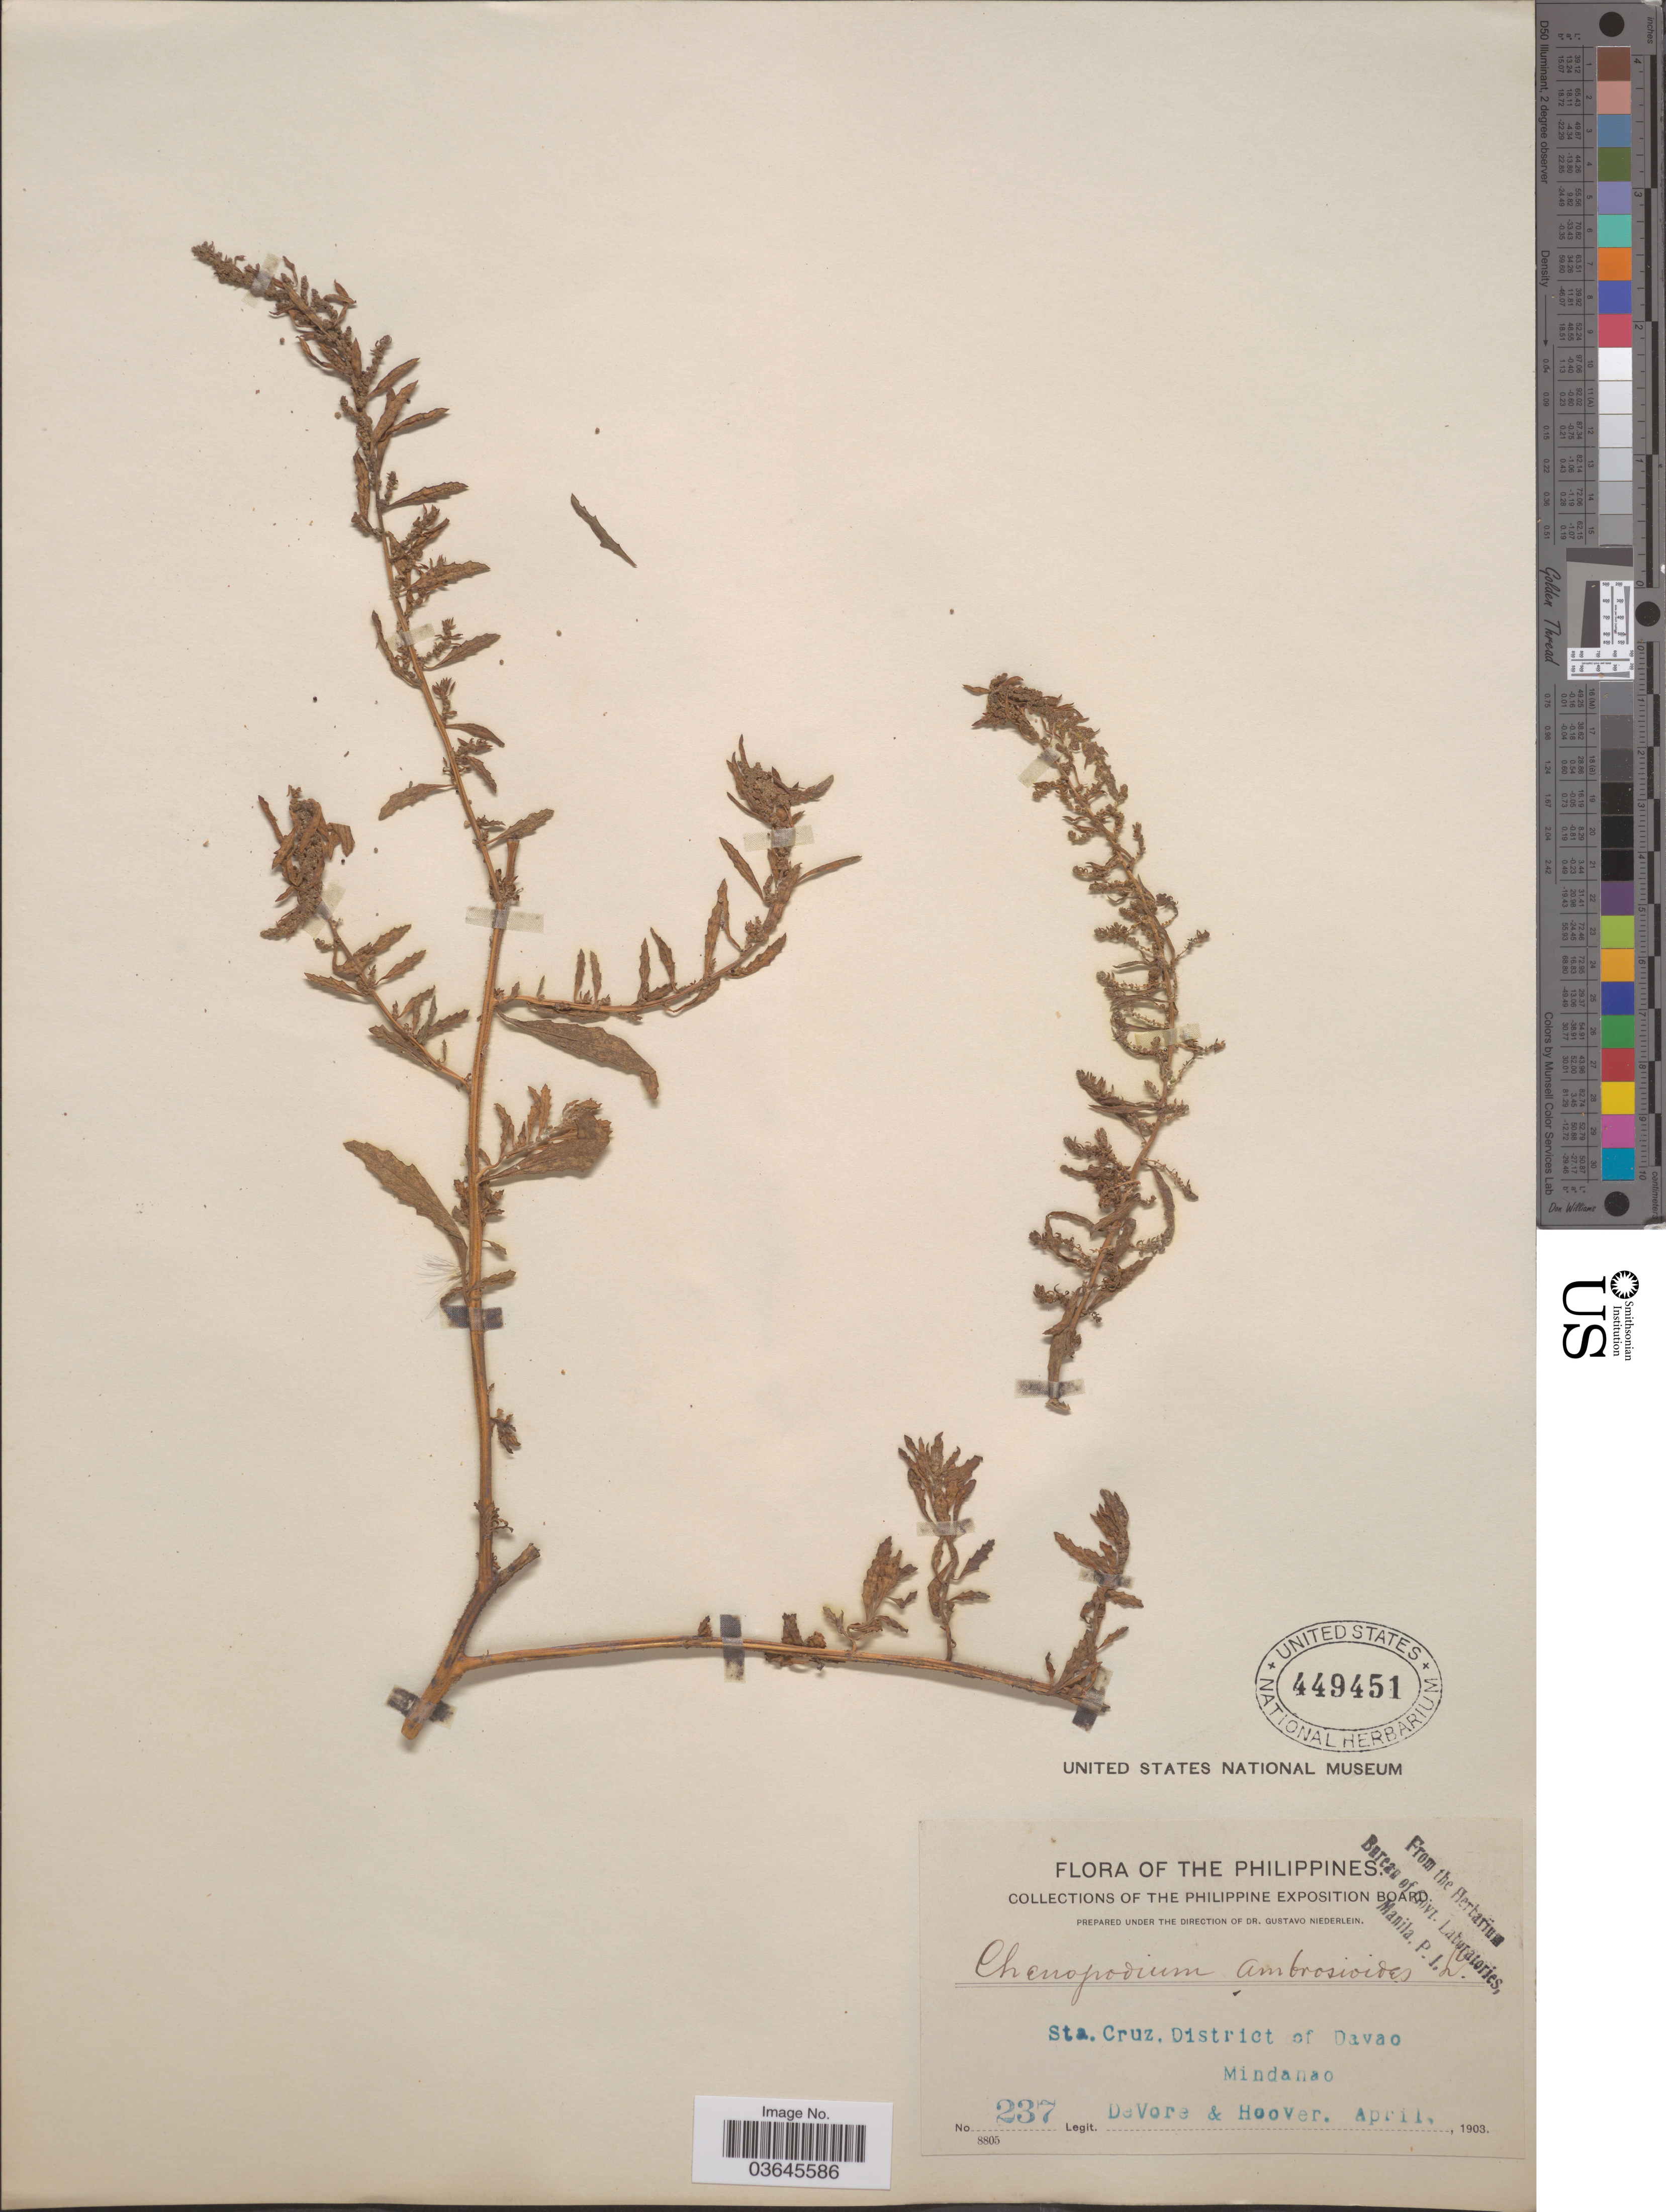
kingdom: Plantae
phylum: Tracheophyta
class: Magnoliopsida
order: Caryophyllales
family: Amaranthaceae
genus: Chenopodium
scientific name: Chenopodium ambrosioides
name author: L.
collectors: -. DeVore & -- Hoover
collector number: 237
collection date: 1903-04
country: Philippines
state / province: Davao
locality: Sta. Cruz, District of Davao, Mindanao.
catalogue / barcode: US 449451